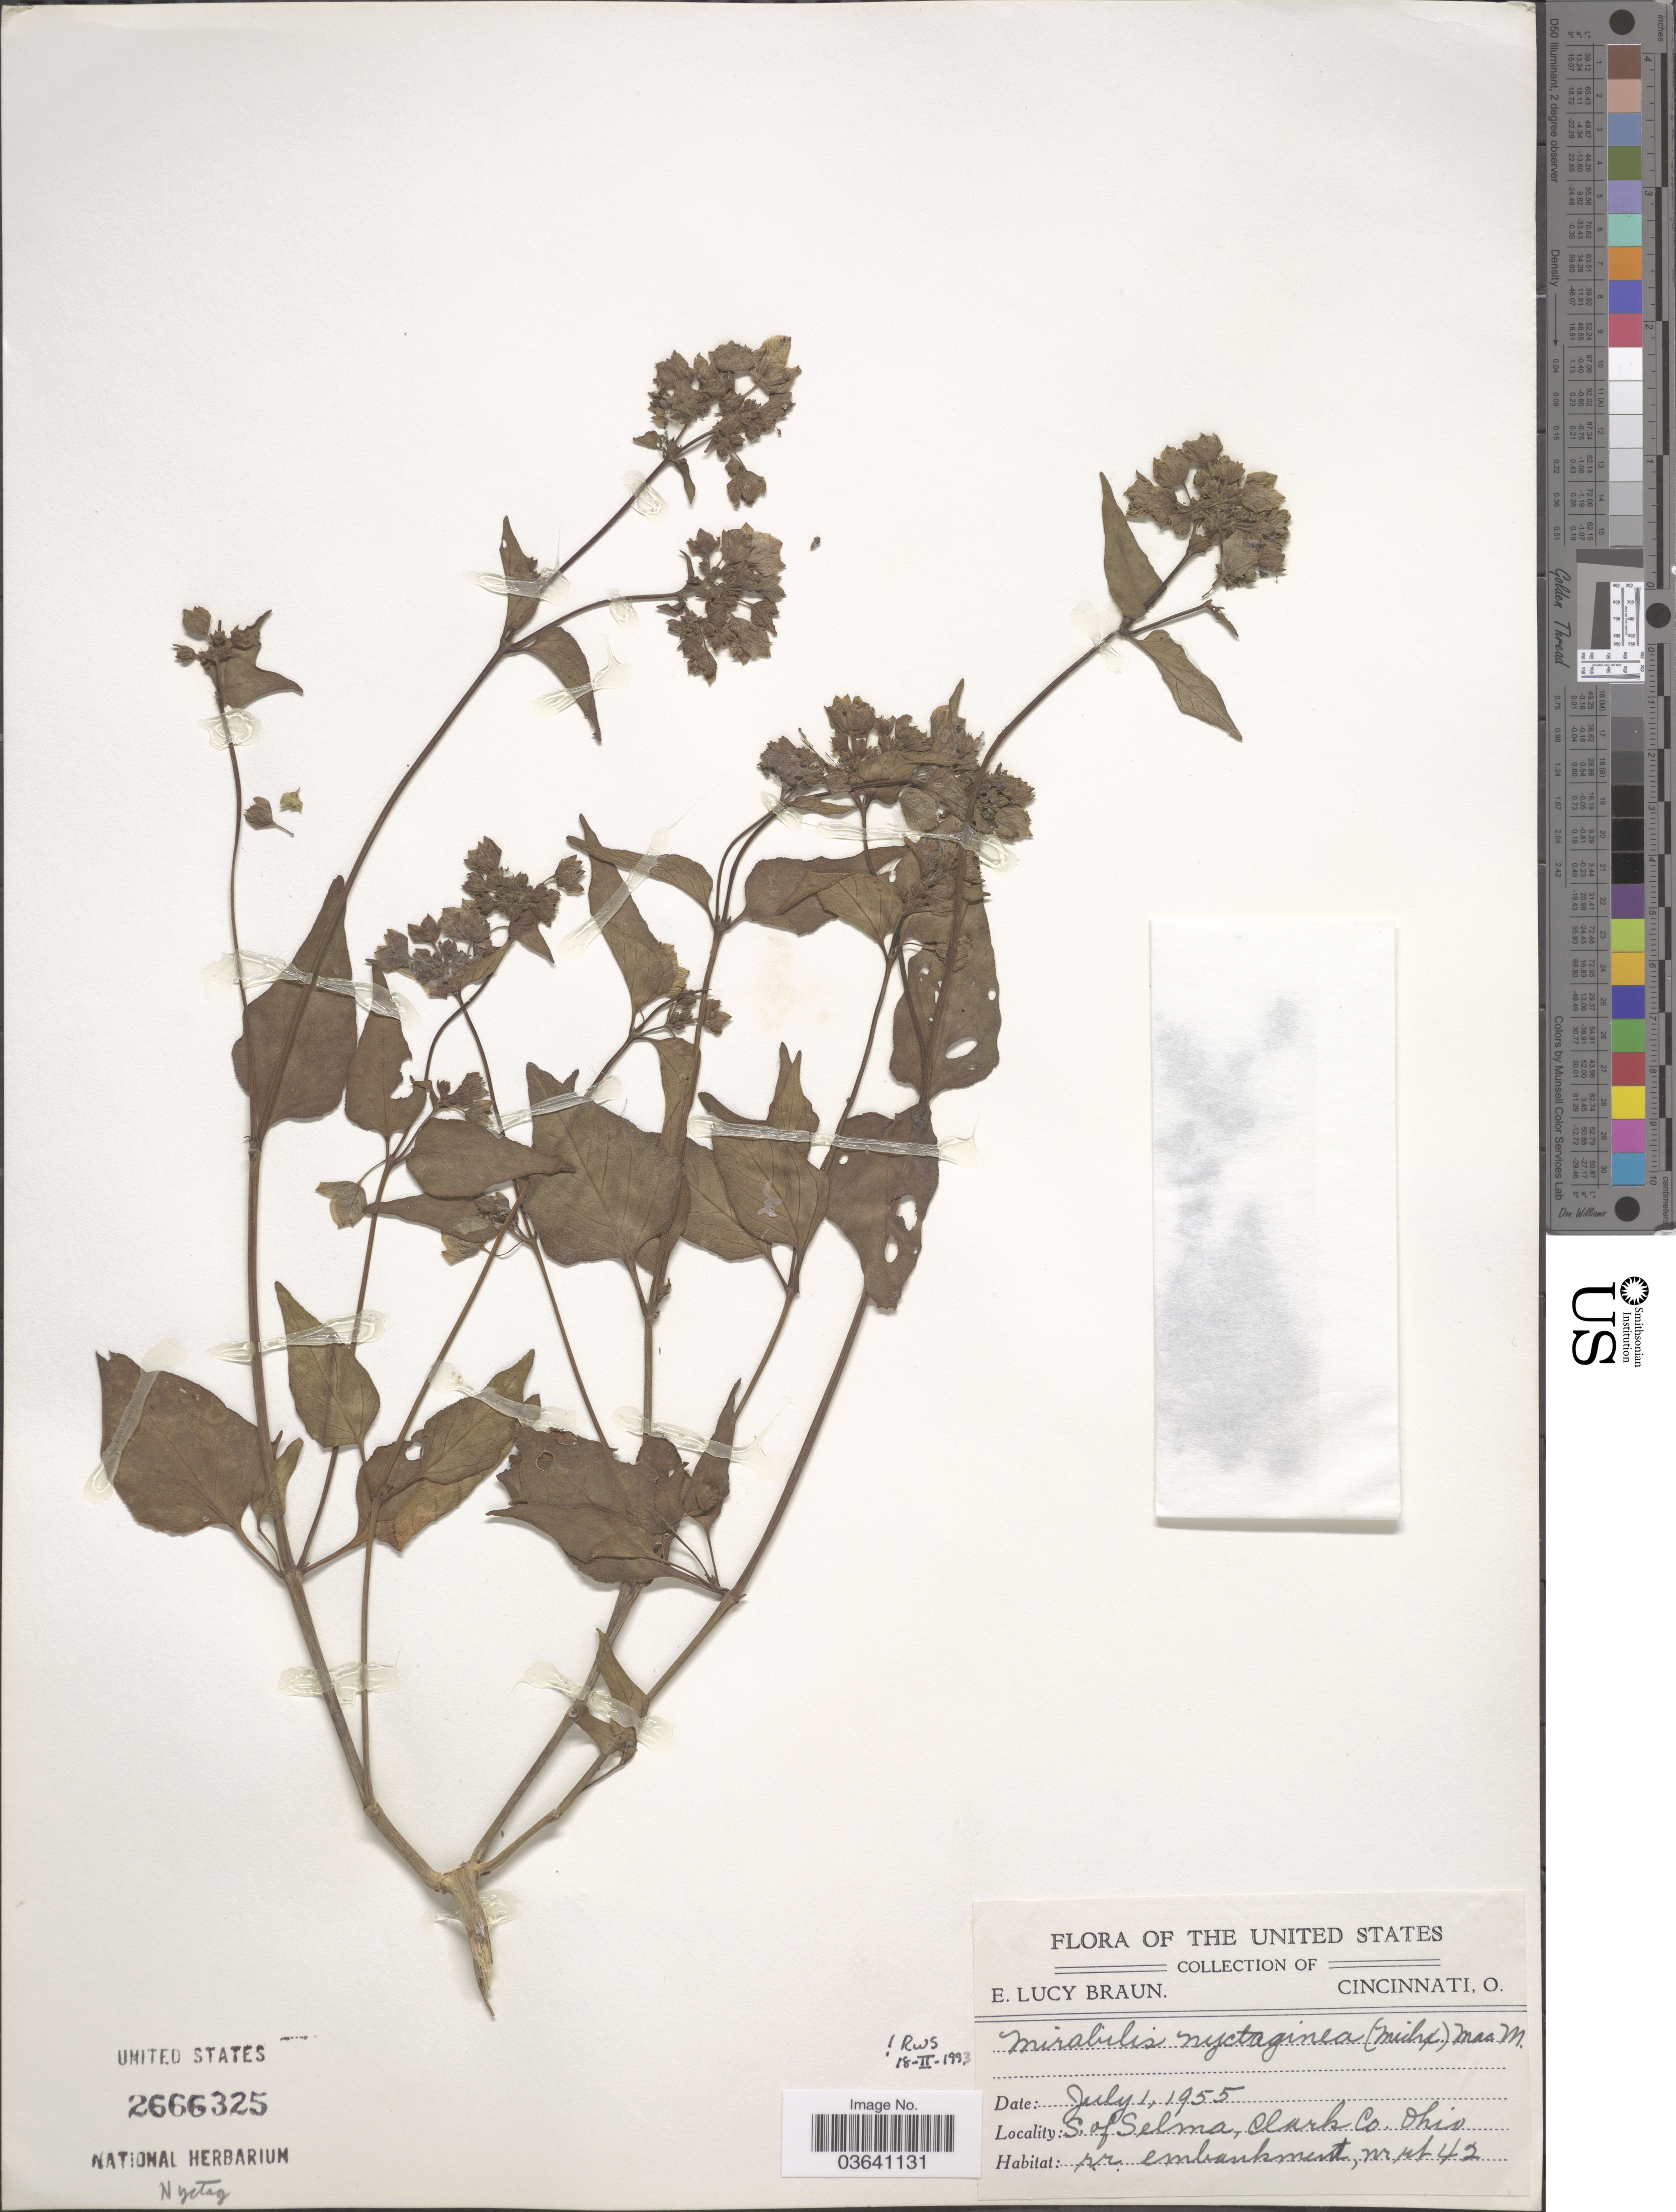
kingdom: Plantae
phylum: Tracheophyta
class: Magnoliopsida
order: Caryophyllales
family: Nyctaginaceae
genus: Mirabilis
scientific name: Mirabilis nyctaginea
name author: (Michx.) MacMill.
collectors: E. L. Braun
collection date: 1955-07-01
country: United States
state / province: Ohio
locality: S. of Selma, Clark Co. r.r. embankment, nr rt 42.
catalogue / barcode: US 2666325